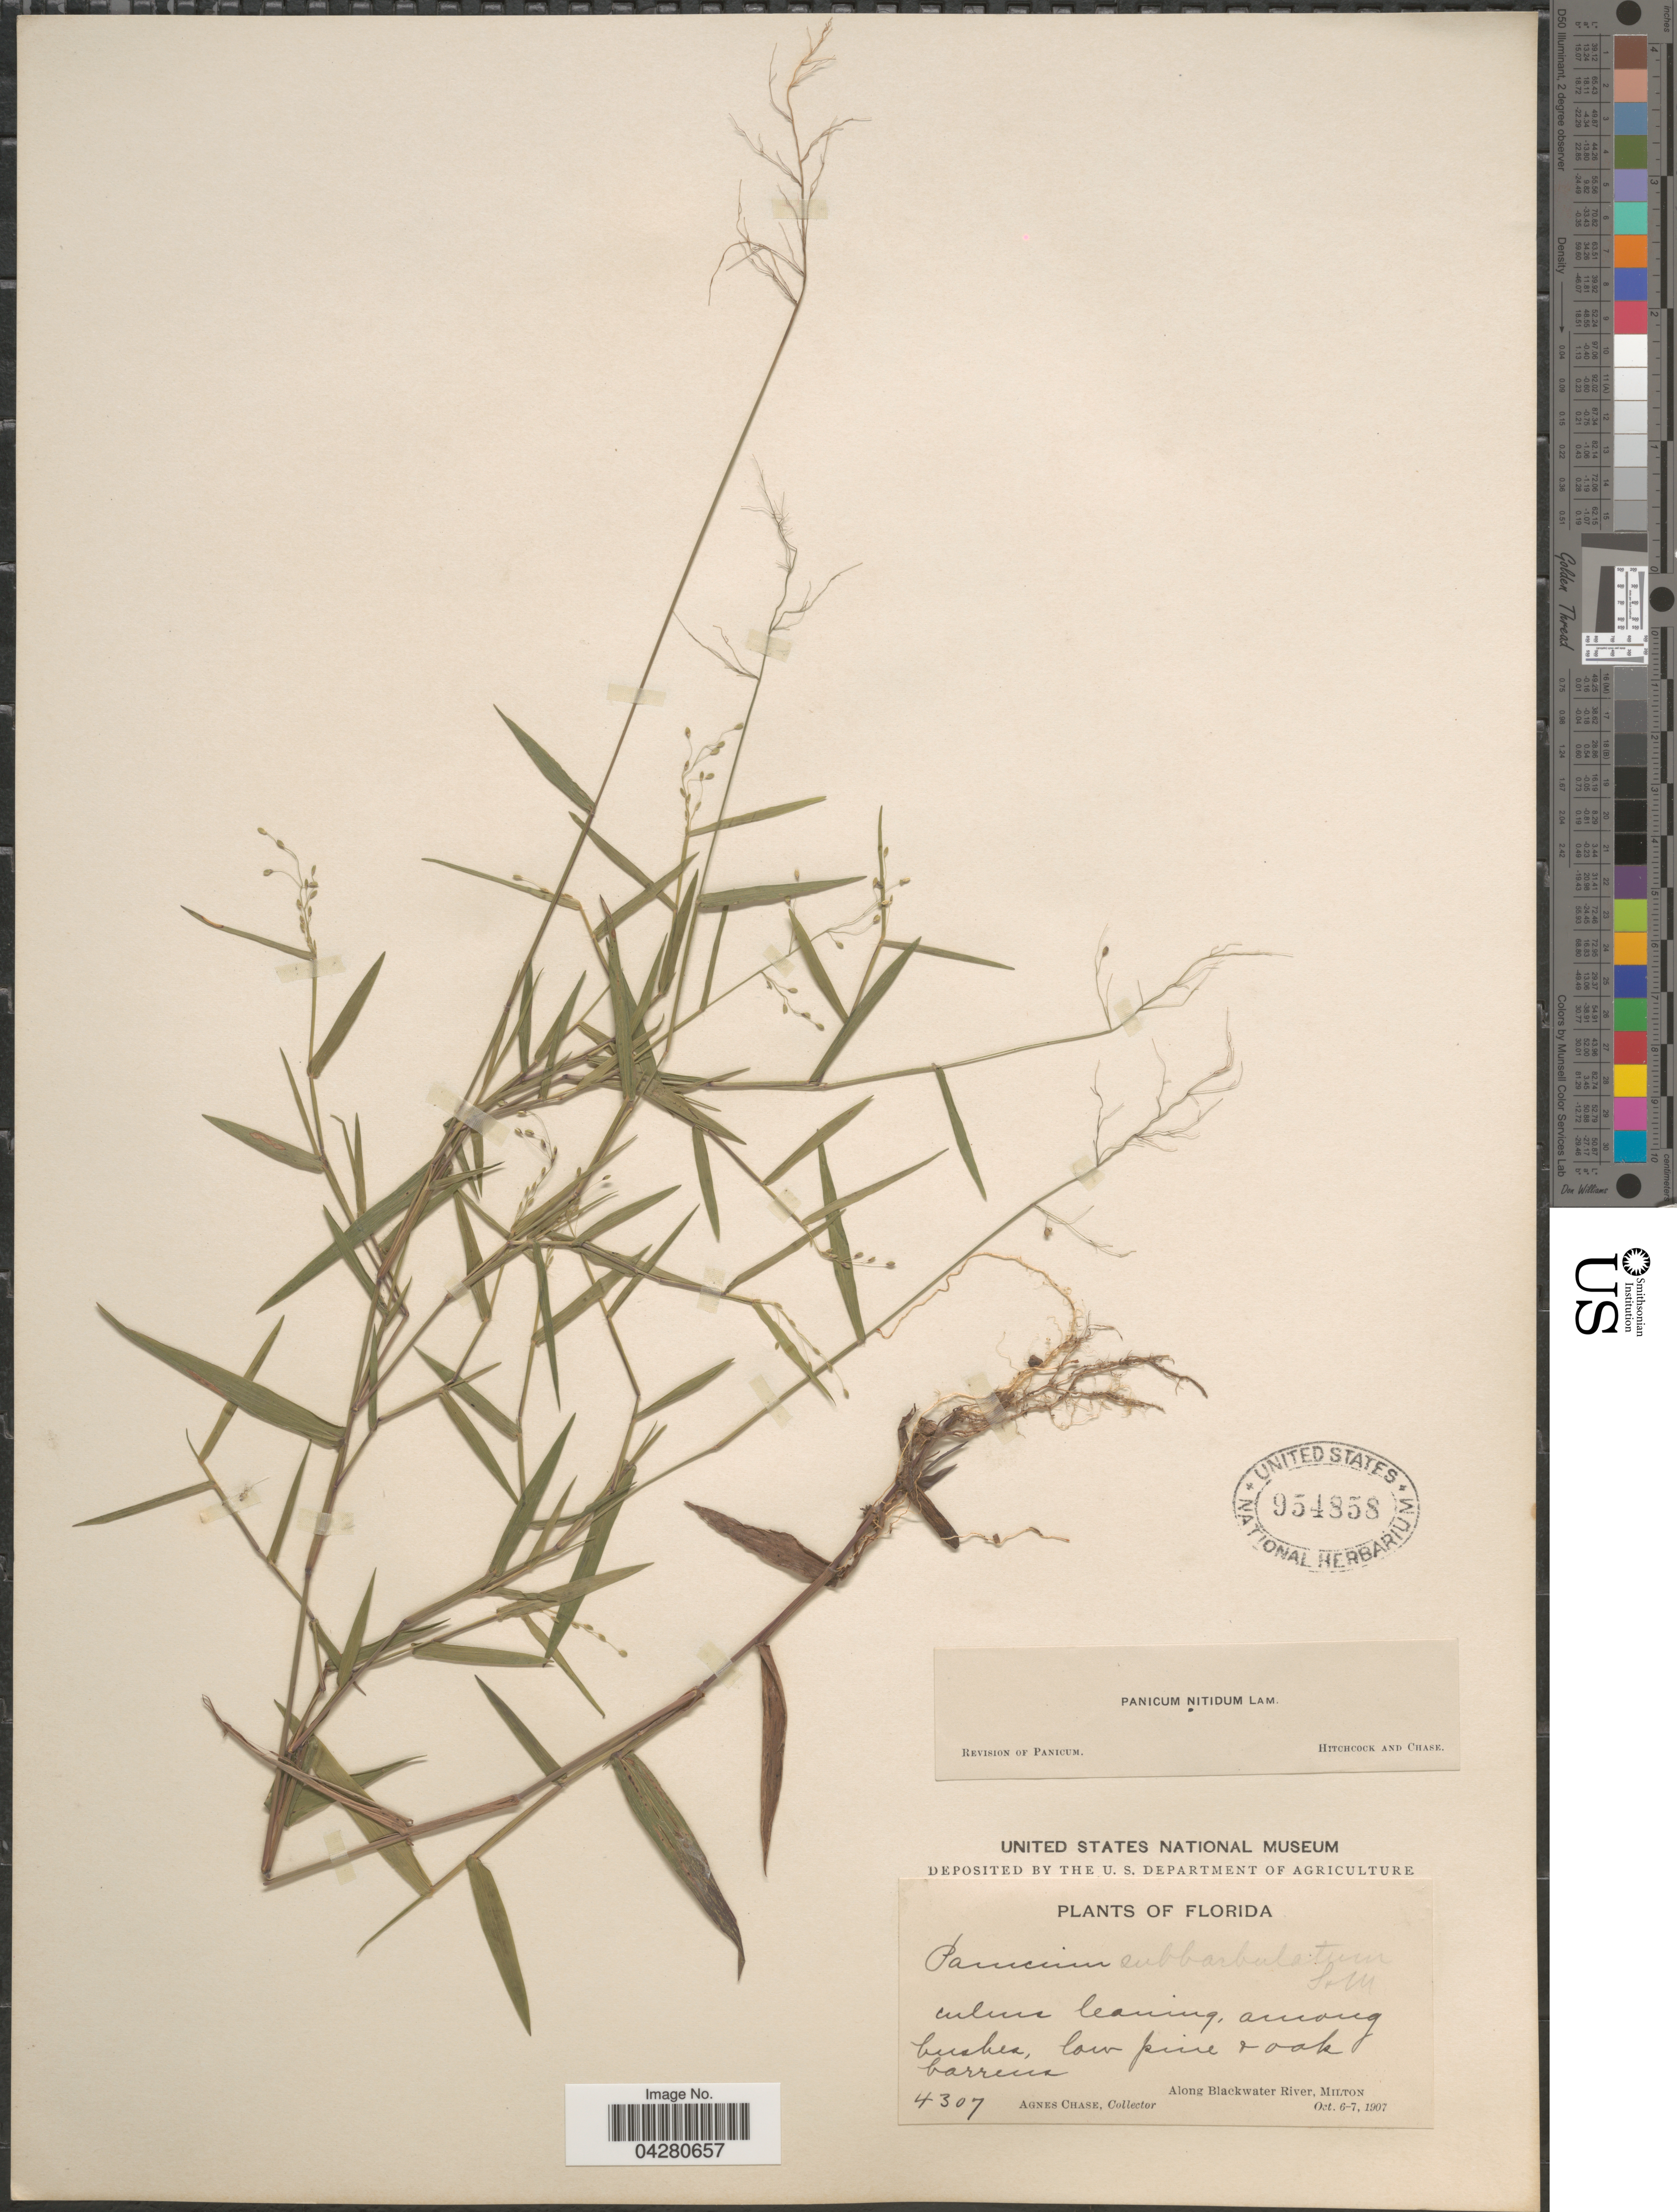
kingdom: Plantae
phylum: Tracheophyta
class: Liliopsida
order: Poales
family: Poaceae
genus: Dichanthelium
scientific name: Dichanthelium dichotomum var. dichotomum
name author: (L.) Gould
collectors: A. Chase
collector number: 4307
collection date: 1907-10-06/1907-10-07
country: United States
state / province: Florida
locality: Along Blackwater River, Milton.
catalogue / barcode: US 954858